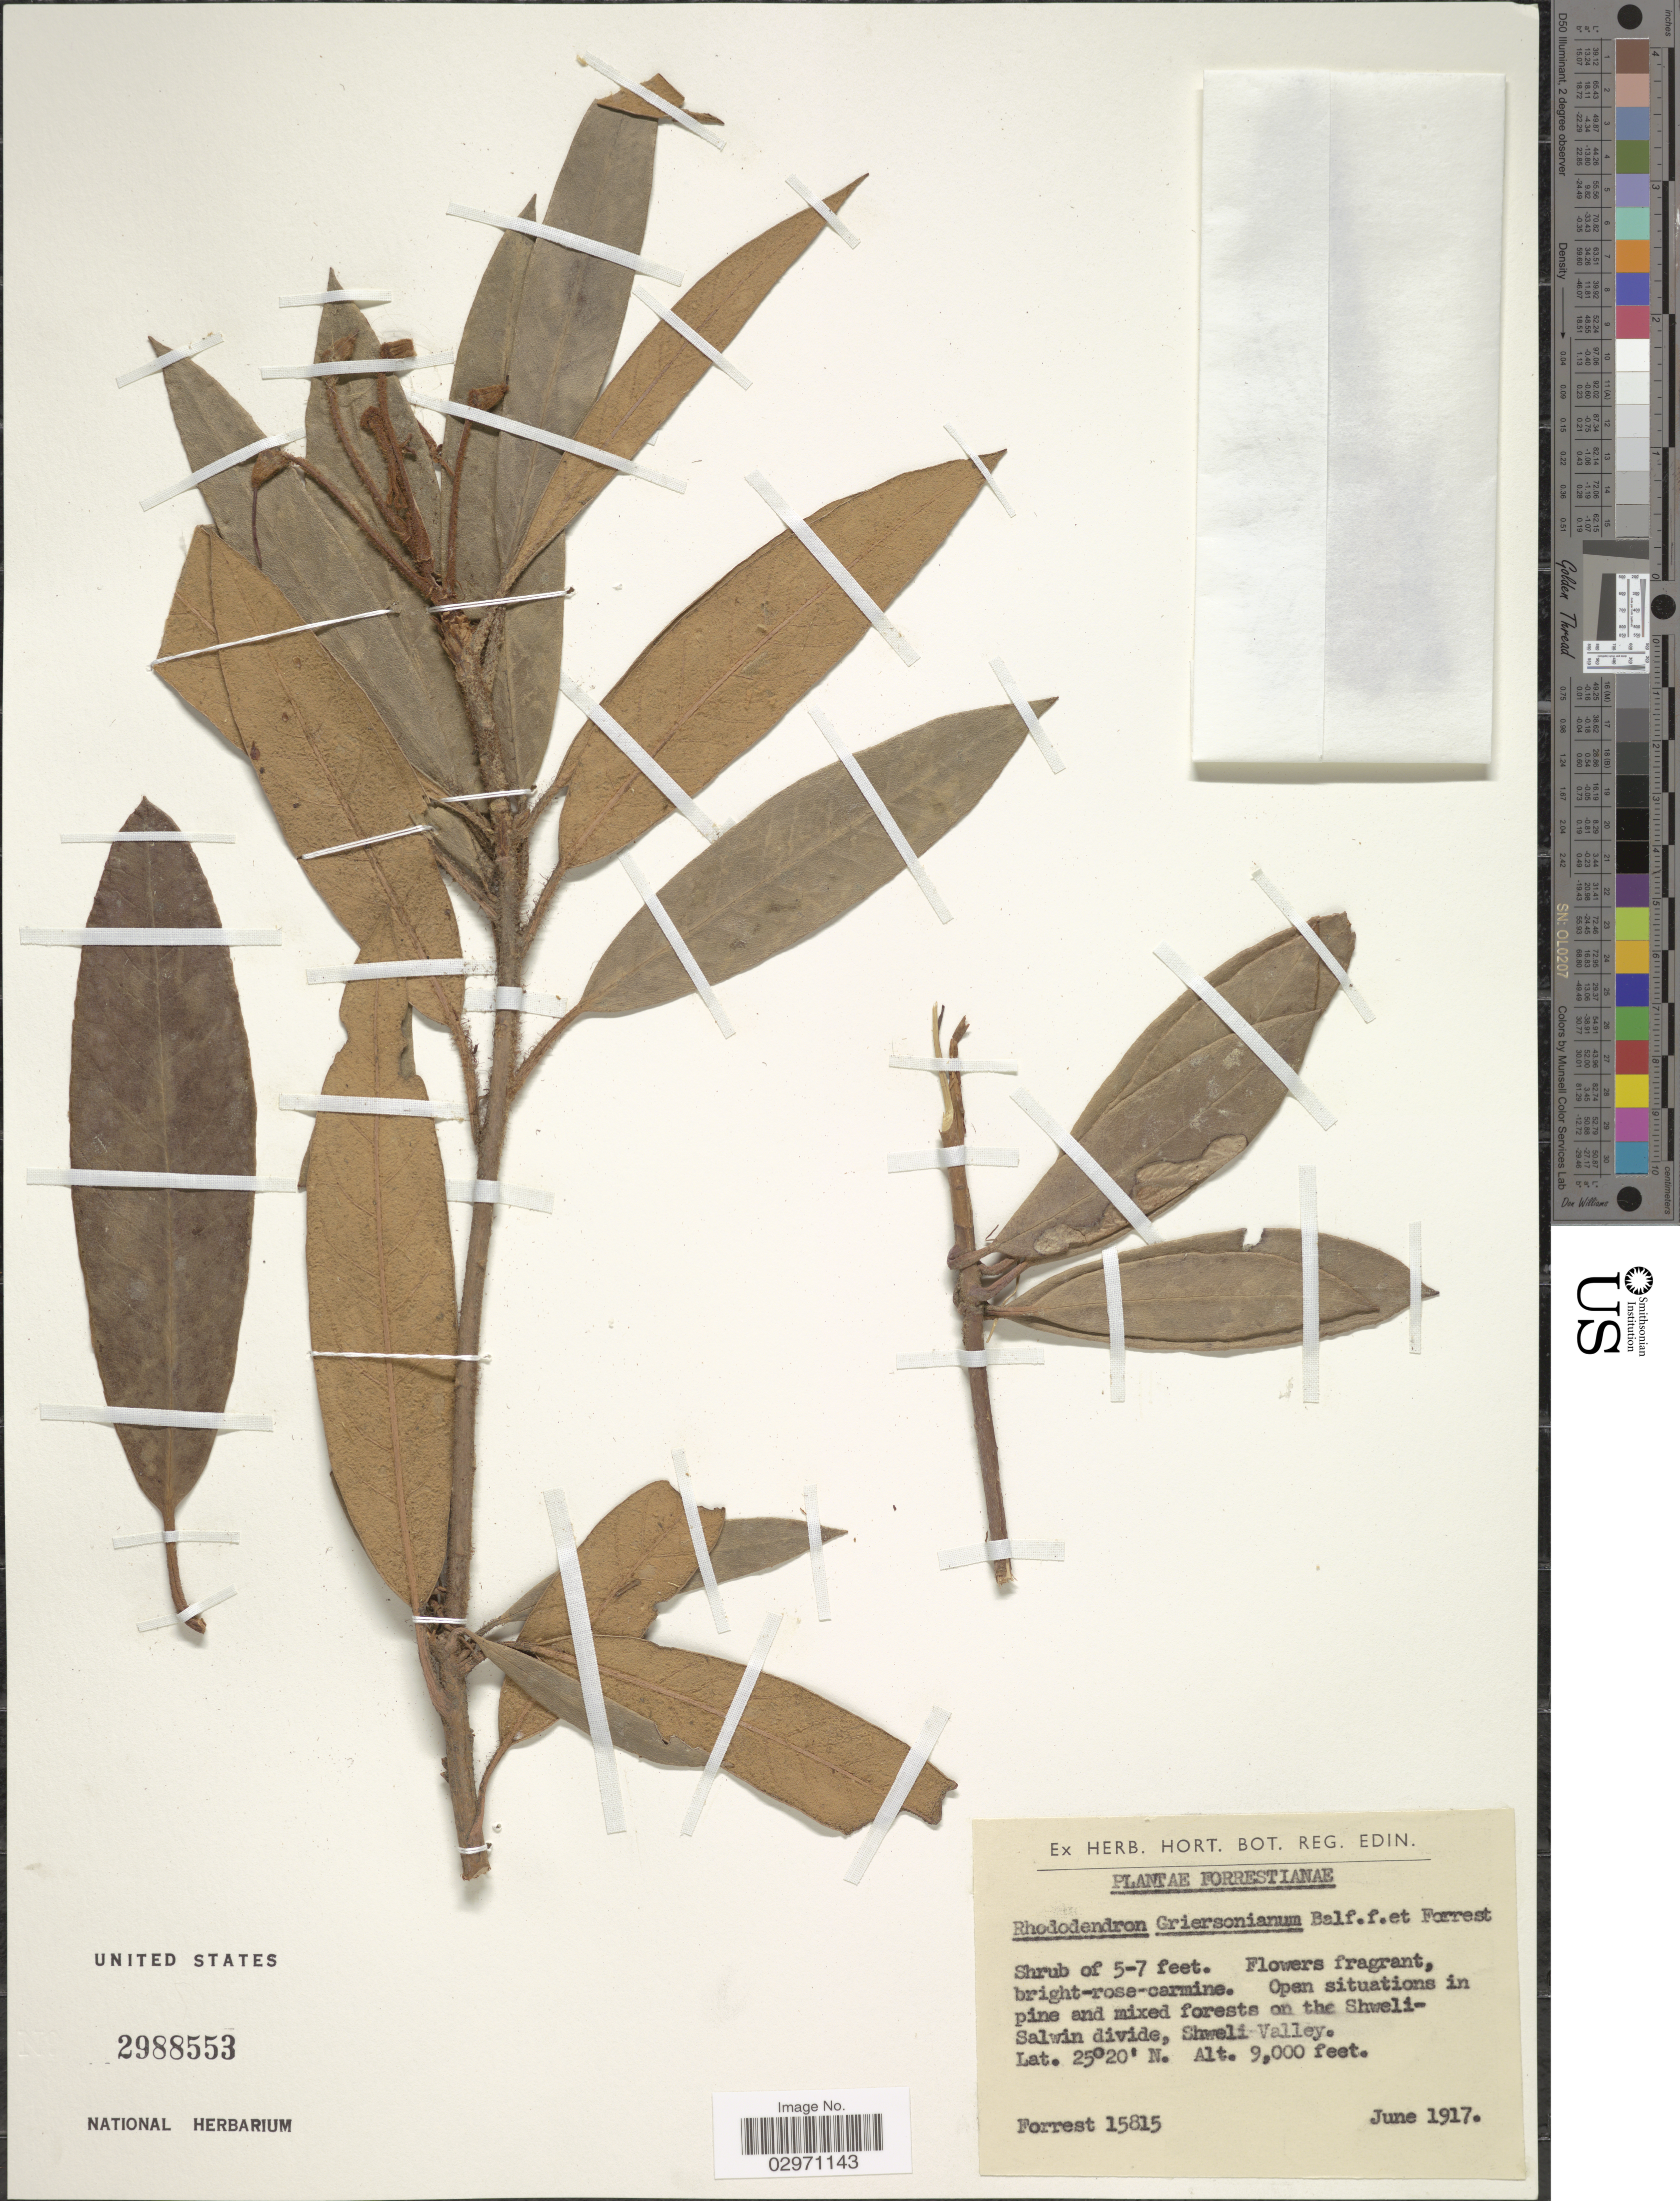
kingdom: Plantae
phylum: Tracheophyta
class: Magnoliopsida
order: Ericales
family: Ericaceae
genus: Rhododendron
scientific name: Rhododendron griersonianum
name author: Balf. f. & Forrest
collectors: -. Forrest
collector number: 15815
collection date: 1917-06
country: China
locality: On the Shweli-Salwin divide, Shweli Valley.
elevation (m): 2743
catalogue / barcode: US 2988553